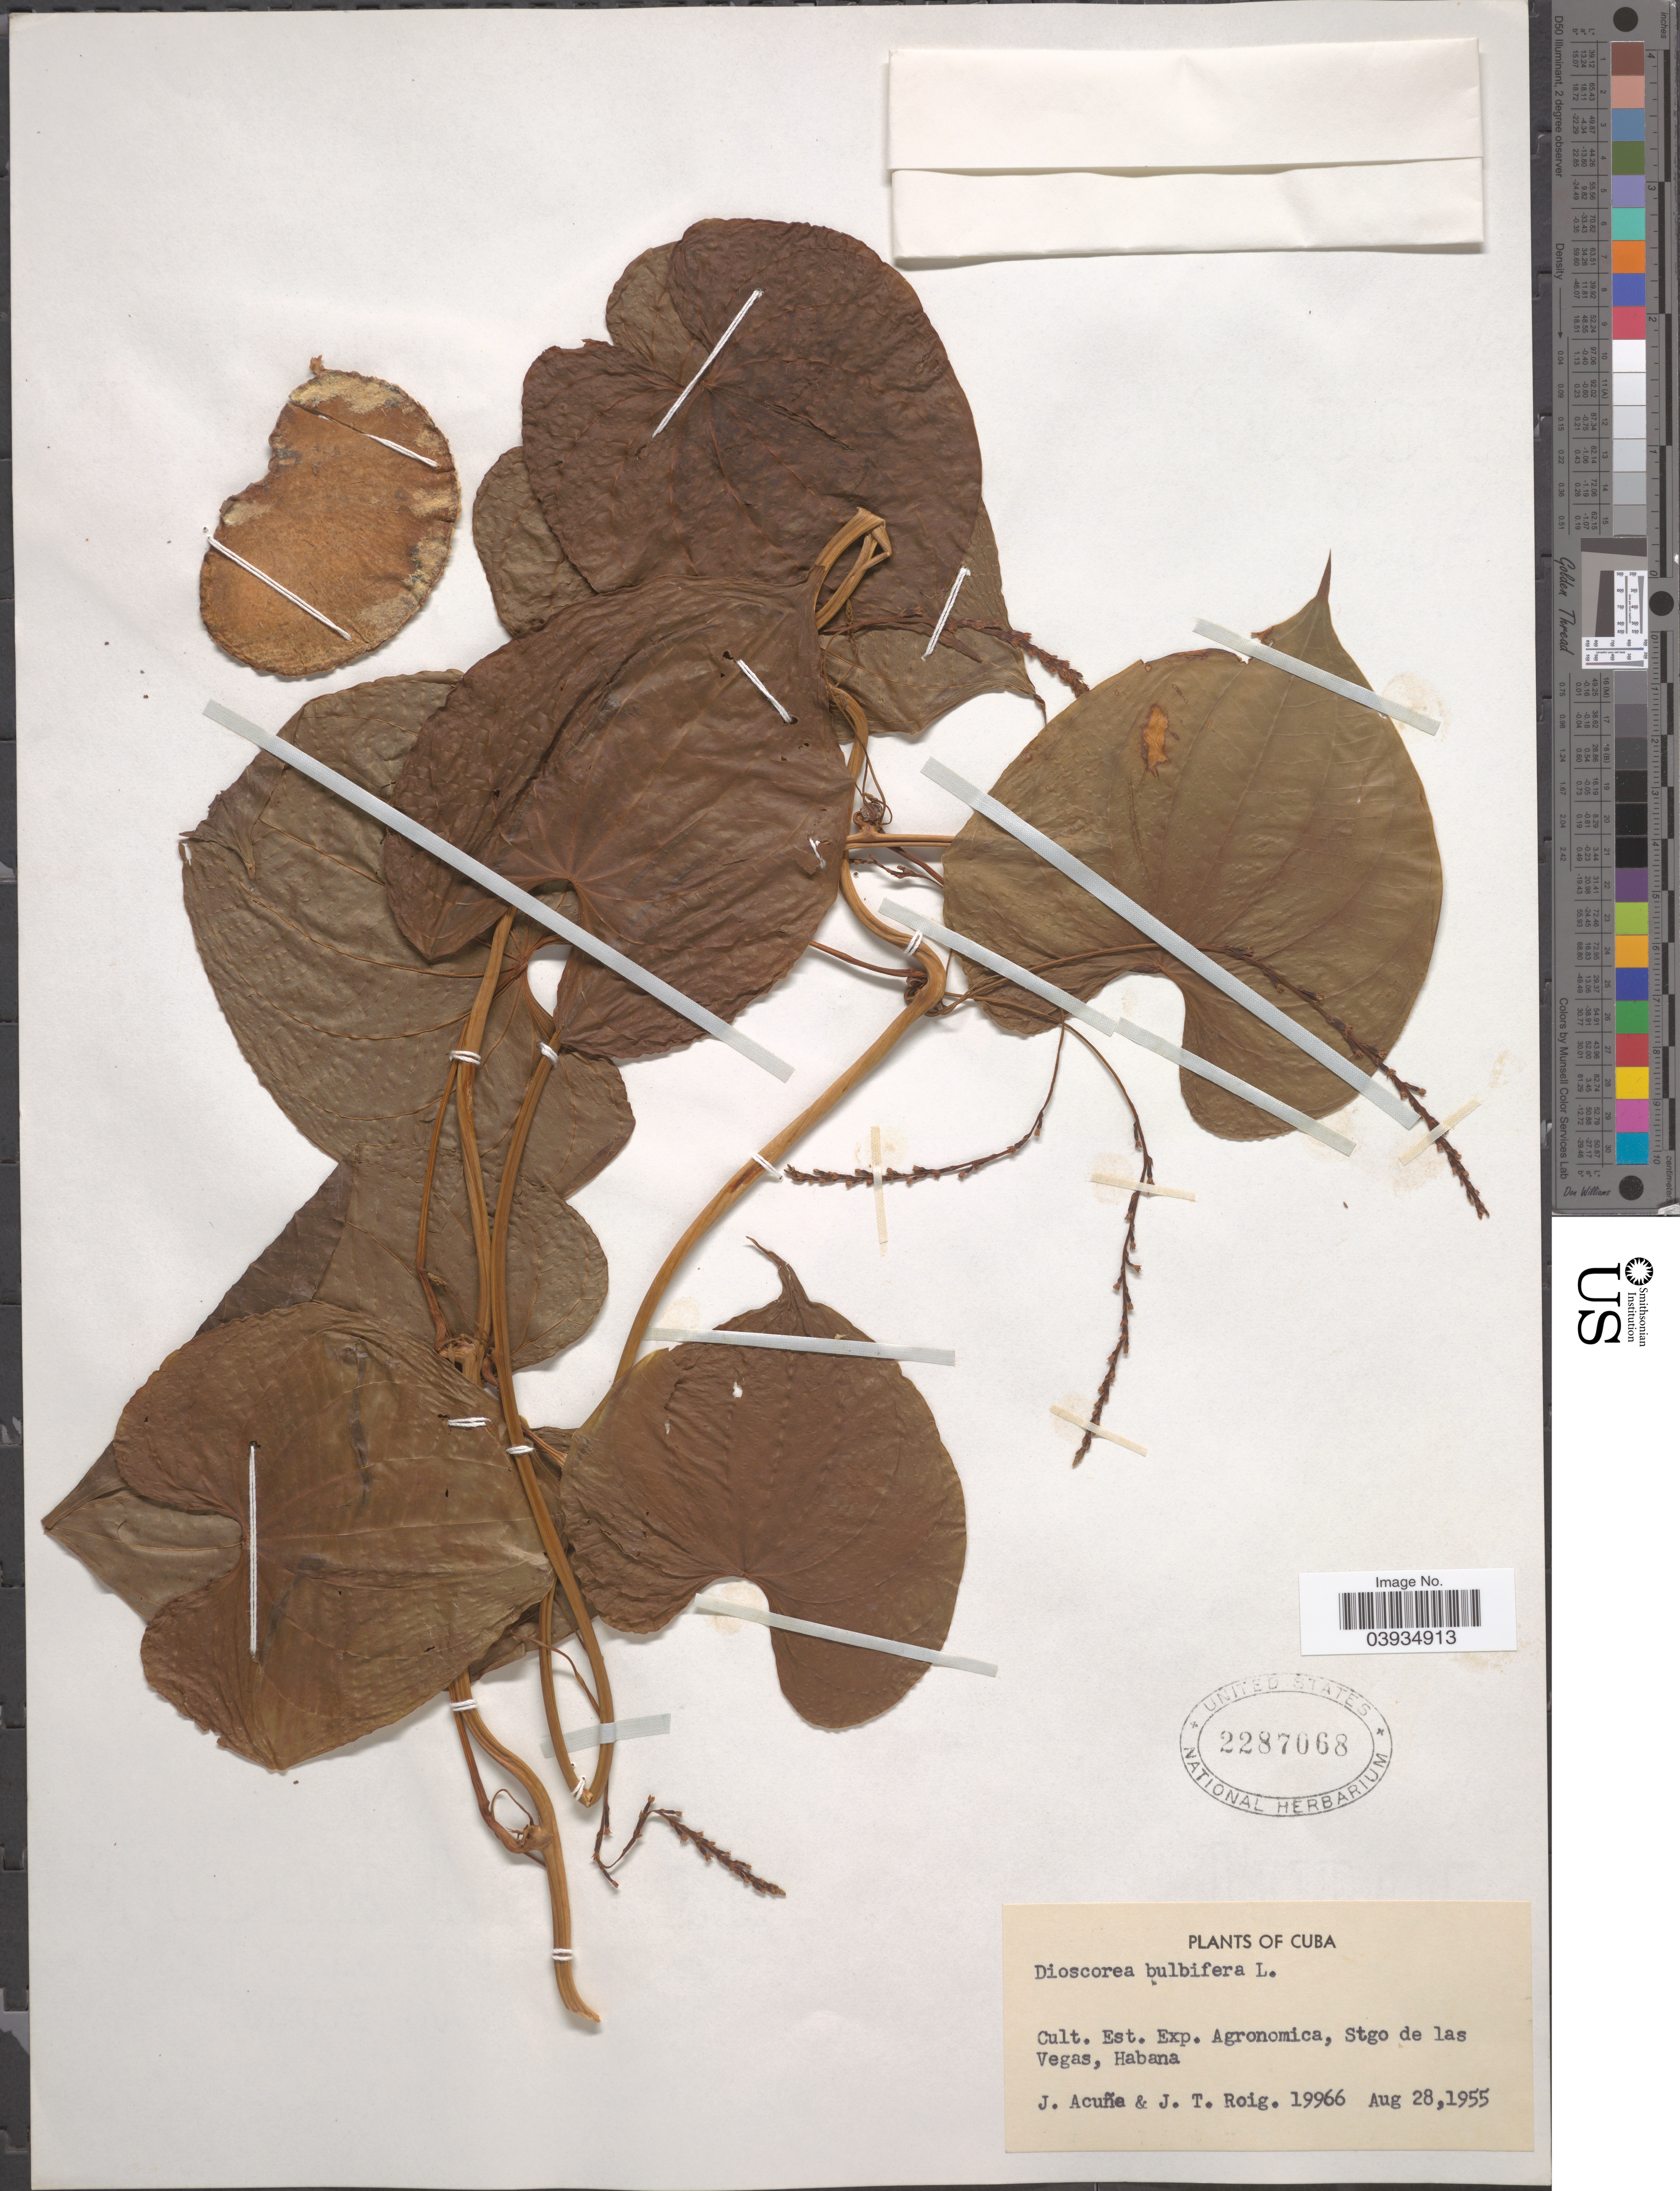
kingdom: Plantae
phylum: Tracheophyta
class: Liliopsida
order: Dioscoreales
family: Dioscoreaceae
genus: Dioscorea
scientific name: Dioscorea bulbifera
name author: L.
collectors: J. Acuña & J. Roig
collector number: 19966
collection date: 1955-08-28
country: Cuba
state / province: La Habana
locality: Est. Ex.p. Agronomica, Stgo de las Vegas, Habana.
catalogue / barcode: US 2287068